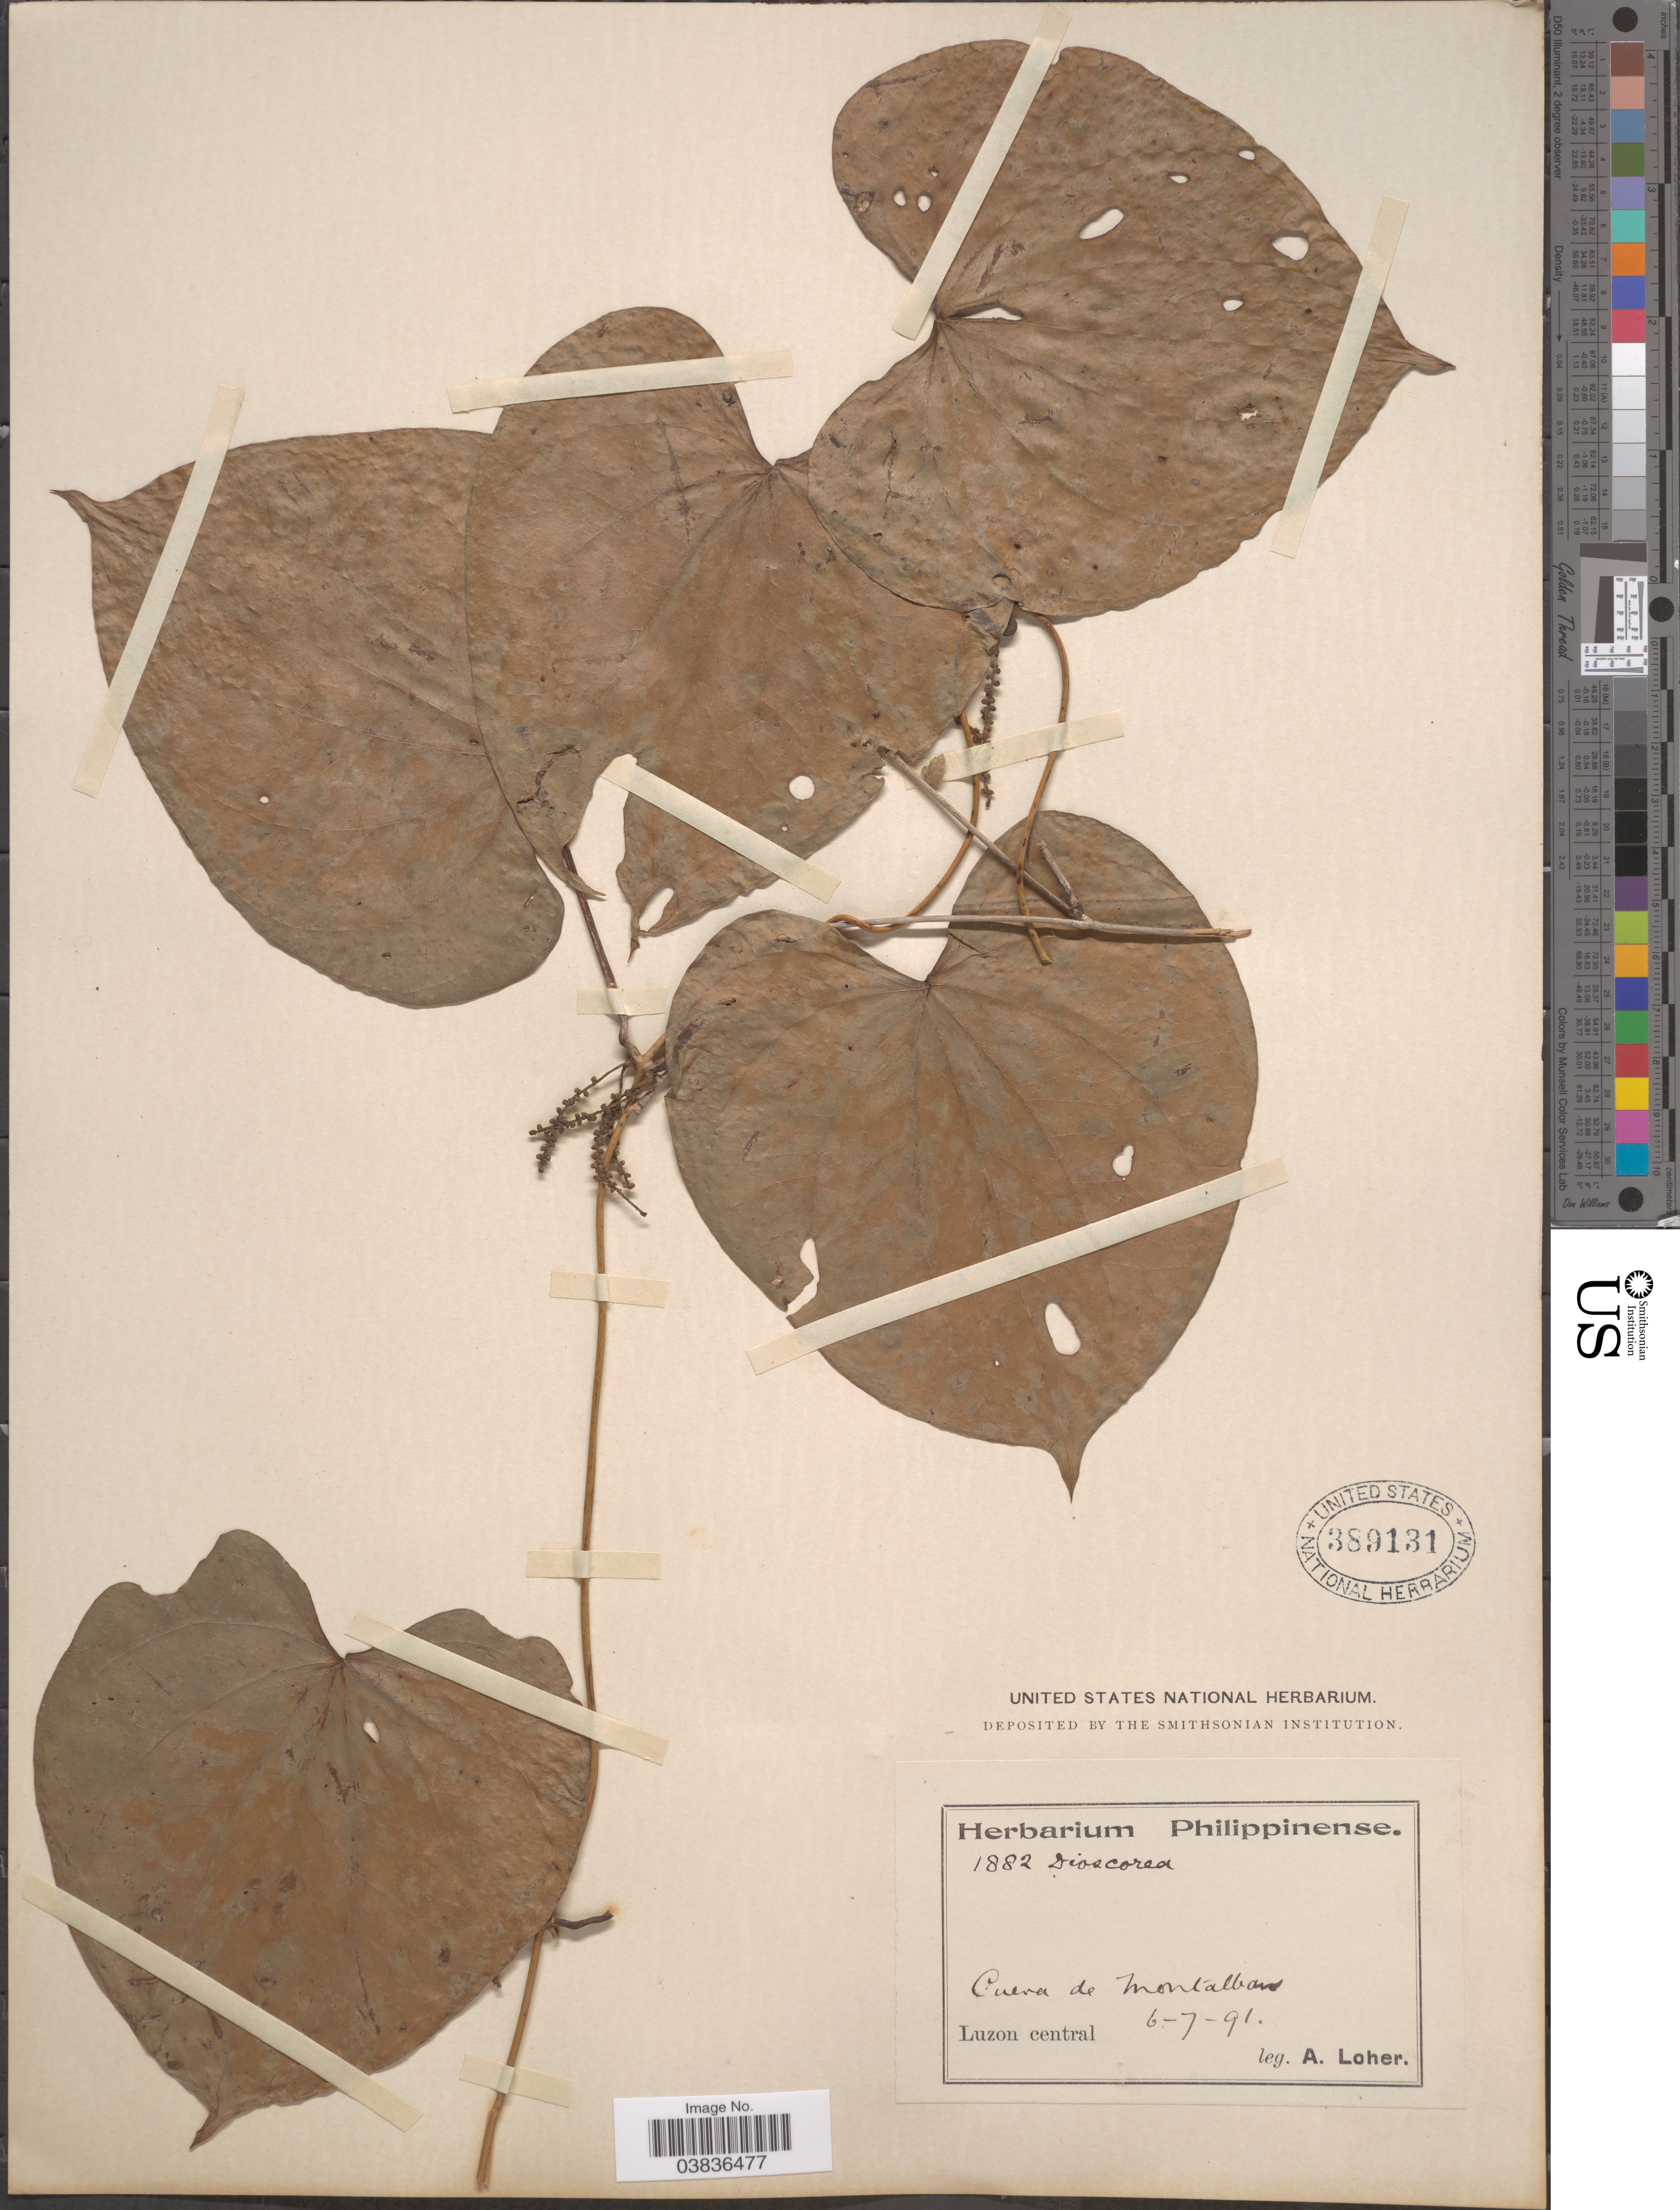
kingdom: Plantae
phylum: Tracheophyta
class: Liliopsida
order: Dioscoreales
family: Dioscoreaceae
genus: Dioscorea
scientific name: Dioscorea sp.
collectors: A. Loher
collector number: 1882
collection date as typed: Transcribed d/m/y: 6/7/91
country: Philippines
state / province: Central Luzon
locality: Cueva de Montalban. Luzon central.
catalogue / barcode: US 389131